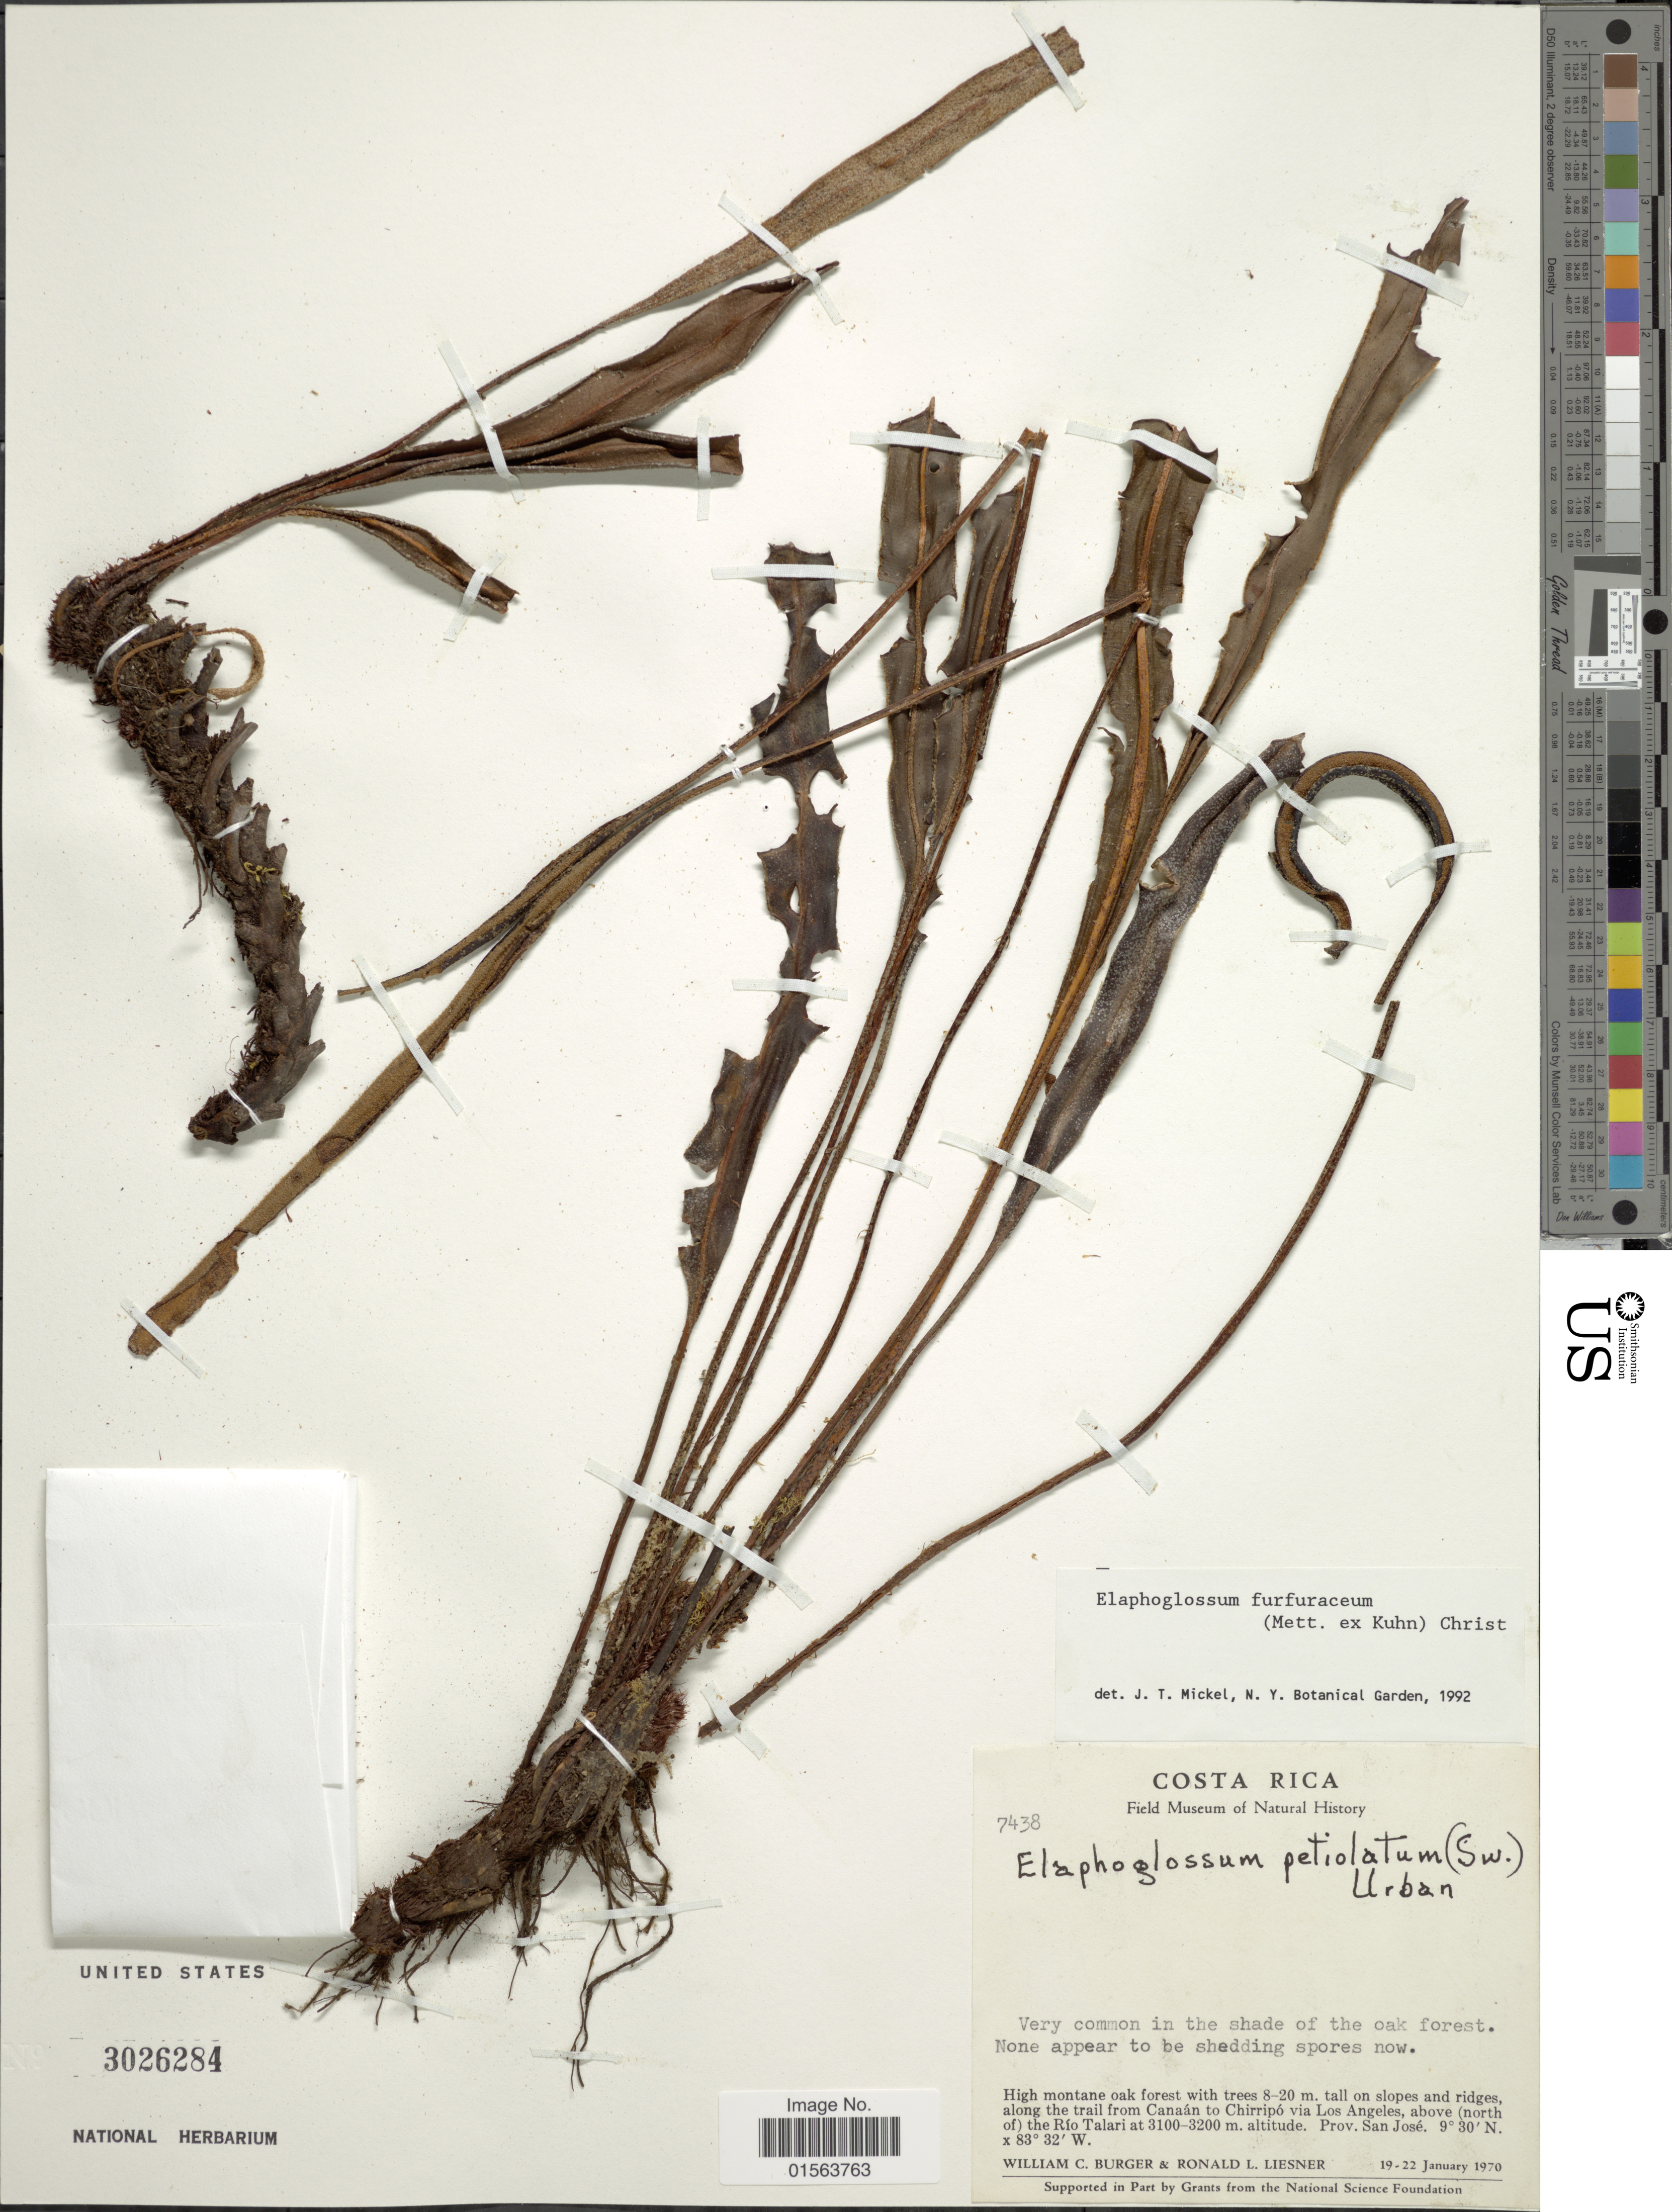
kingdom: Plantae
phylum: Tracheophyta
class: Polypodiopsida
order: Polypodiales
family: Dryopteridaceae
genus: Elaphoglossum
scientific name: Elaphoglossum furfuraceum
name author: (Mett. ex Kuhn) Christ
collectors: W. Burger & R. L. Liesner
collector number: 7438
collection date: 1970-01-19/1970-01-22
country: Costa Rica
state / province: San José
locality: Along the trail from Canaan to Chirripo via Los Angeles, above (north of) the Rio Talari, prov. San Jose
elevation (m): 3100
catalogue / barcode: US 3026284